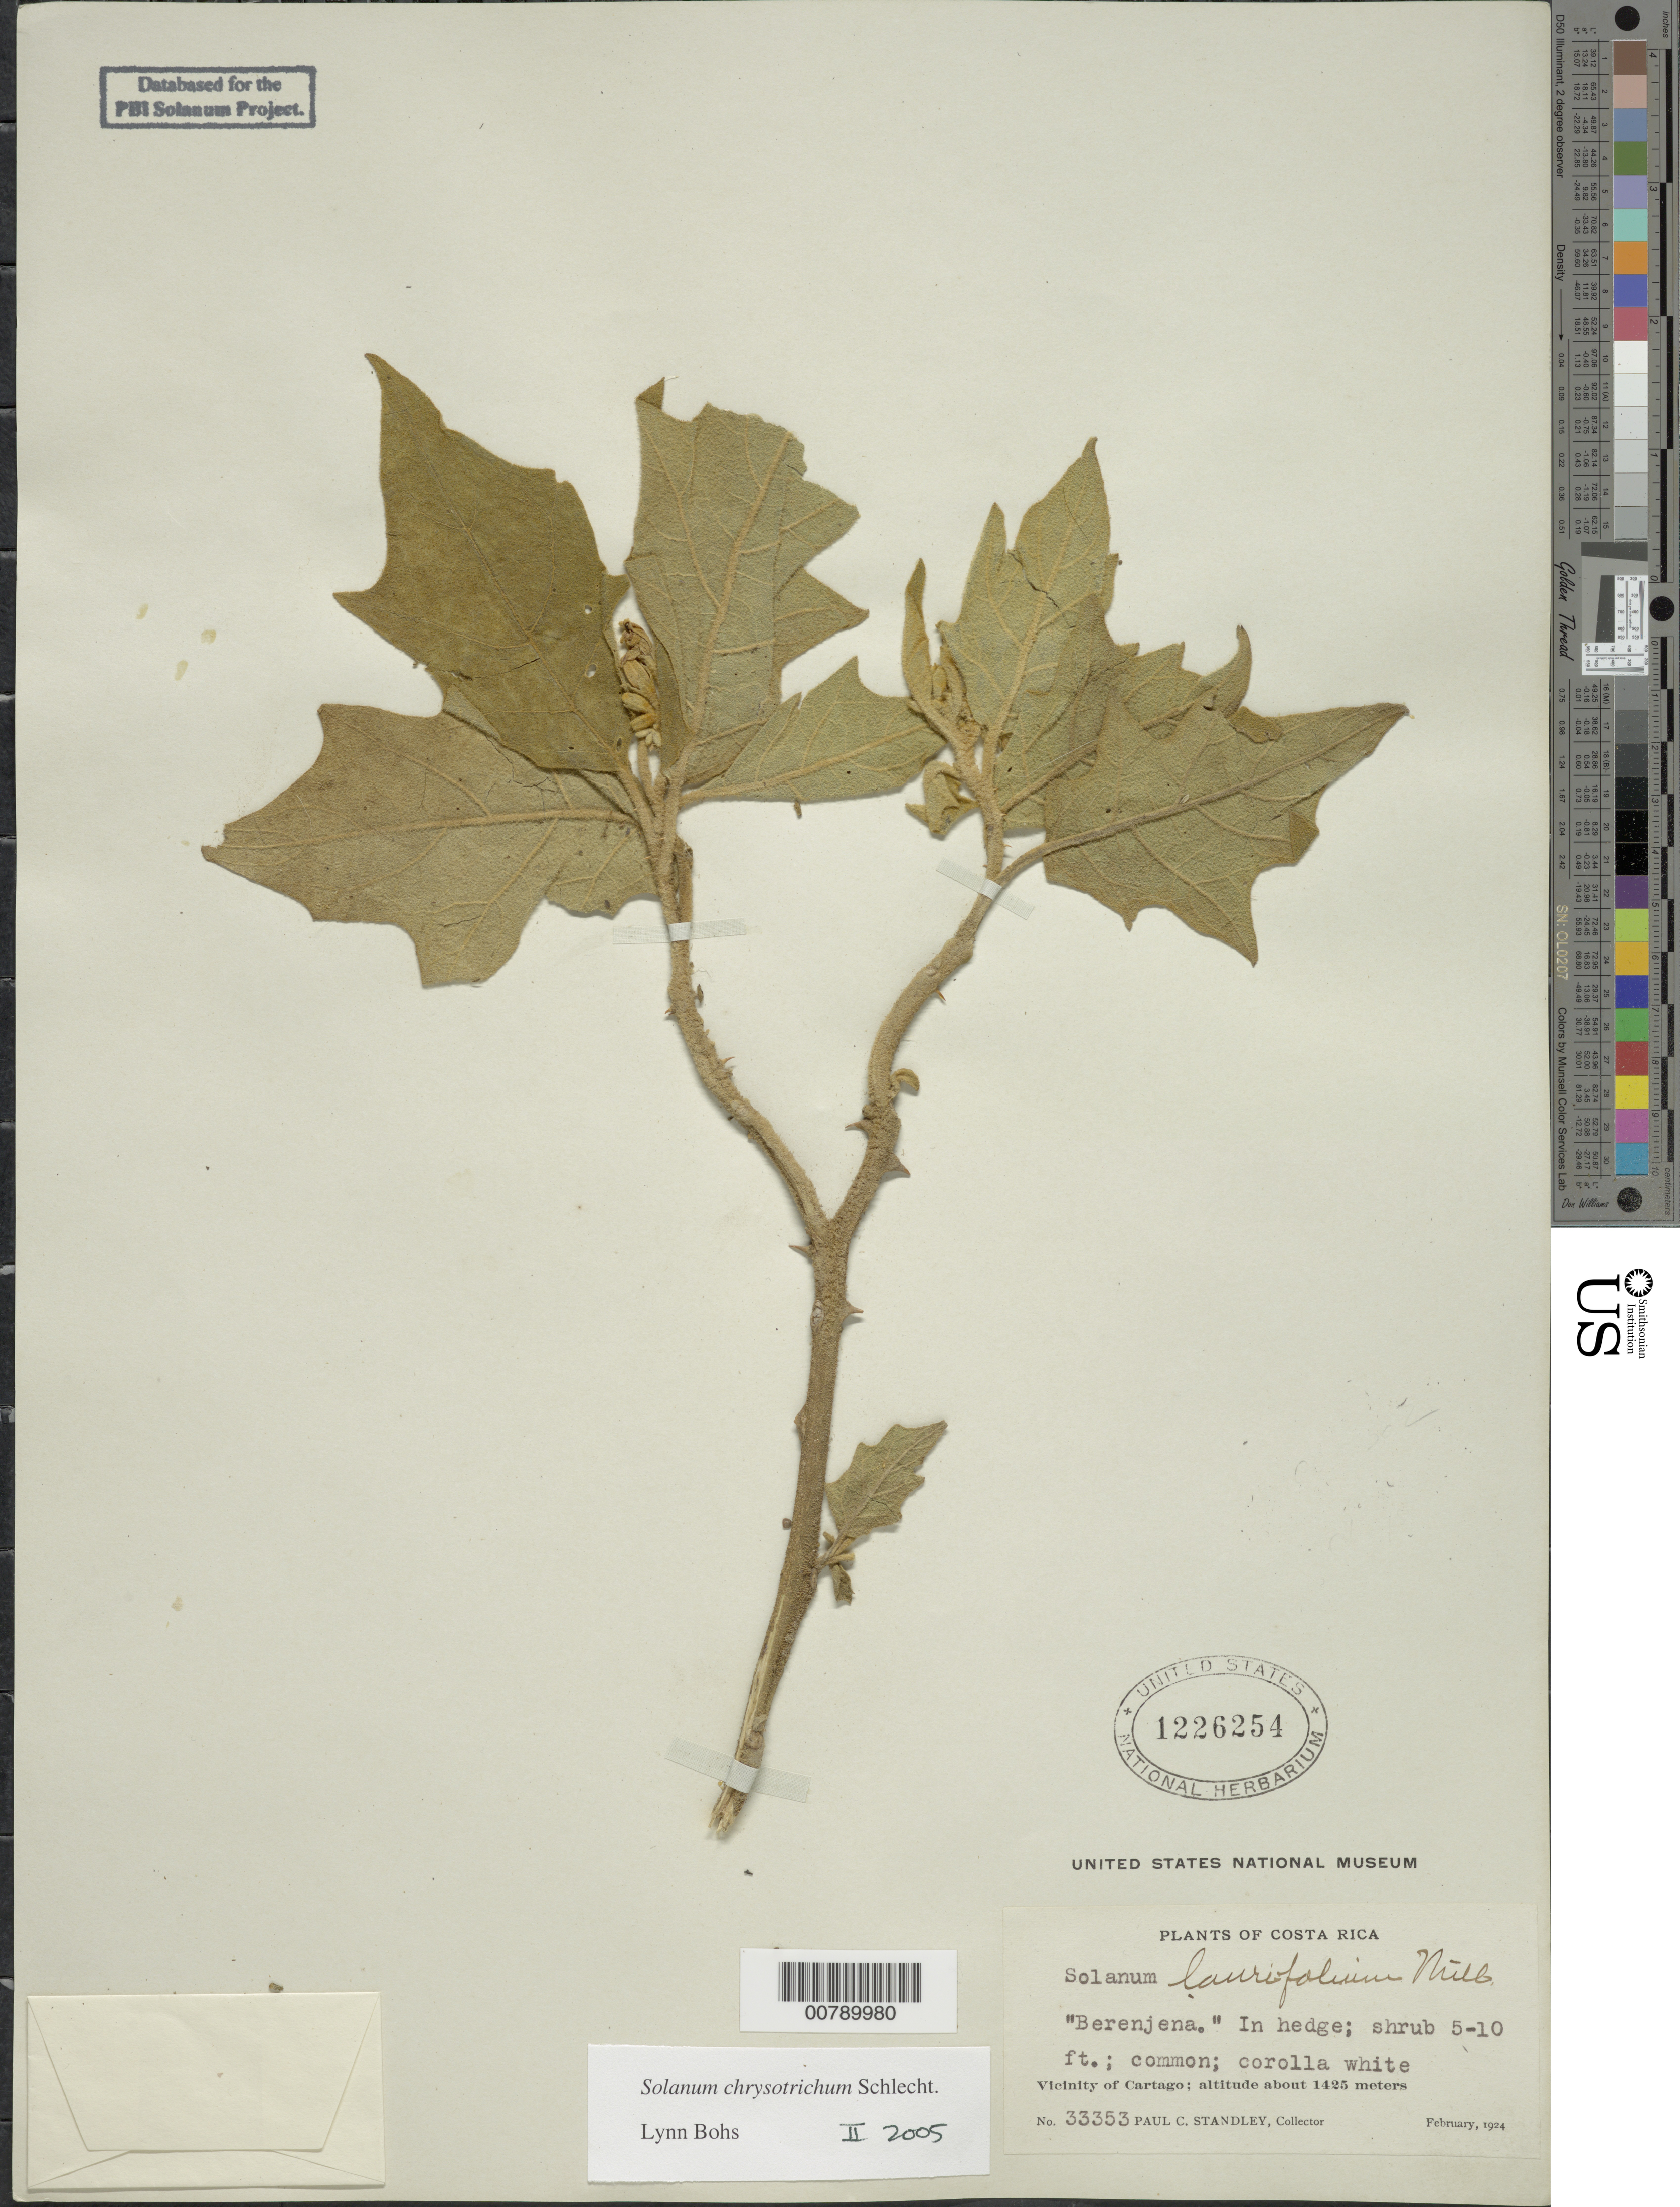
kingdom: Plantae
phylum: Tracheophyta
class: Magnoliopsida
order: Solanales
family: Solanaceae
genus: Solanum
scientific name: Solanum chrysotrichum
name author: Schltdl.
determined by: Bohs, L. A.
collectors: P. C. Standley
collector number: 33353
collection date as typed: Feb 1924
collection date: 1924-02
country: Costa Rica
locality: Vicinity of Cartago.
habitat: In hedge.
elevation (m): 1425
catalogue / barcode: US 1226254